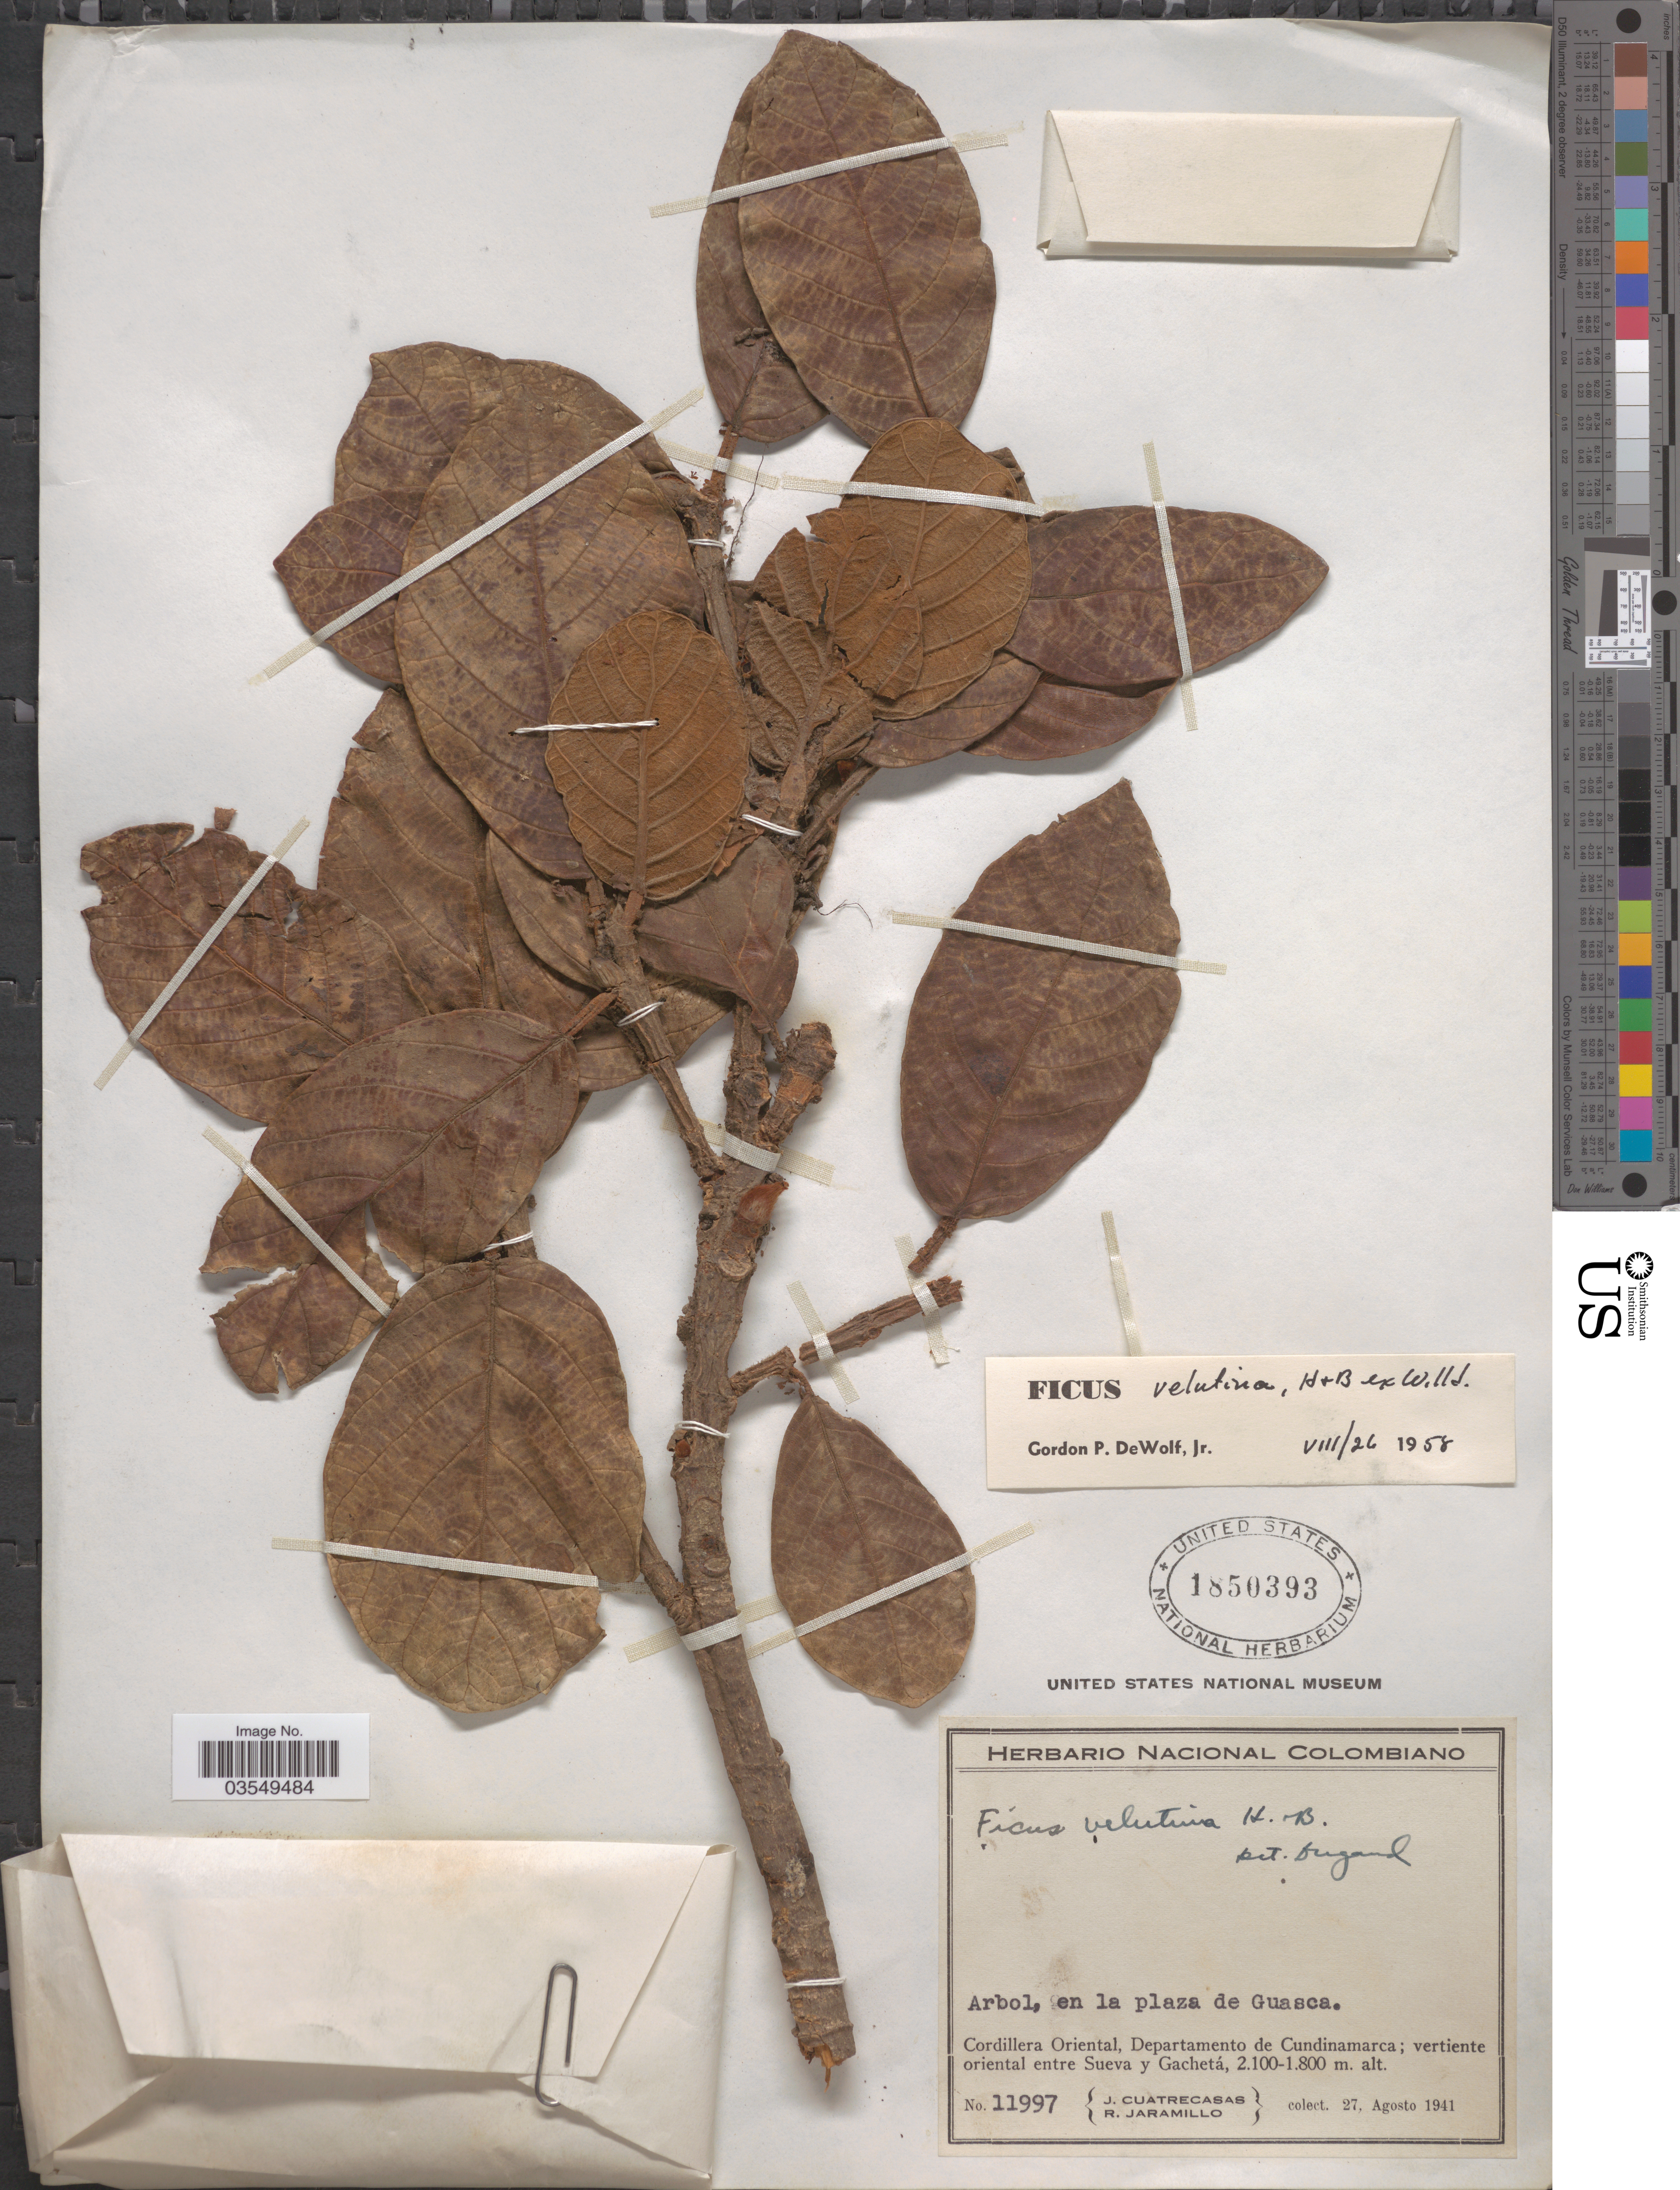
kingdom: Plantae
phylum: Tracheophyta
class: Magnoliopsida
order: Rosales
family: Moraceae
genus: Ficus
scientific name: Ficus velutina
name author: Humb. & Bonpl. ex Willd.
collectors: J. Cuatrecasas & R. Jaramillo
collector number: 11997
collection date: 1941-08-27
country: Colombia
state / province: Cundinamarca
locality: Cordillera Oriental, Departamento de Cundinamarca; vertiente oriental entre Sueva y Gachetá.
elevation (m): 1800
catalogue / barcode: US 1850393